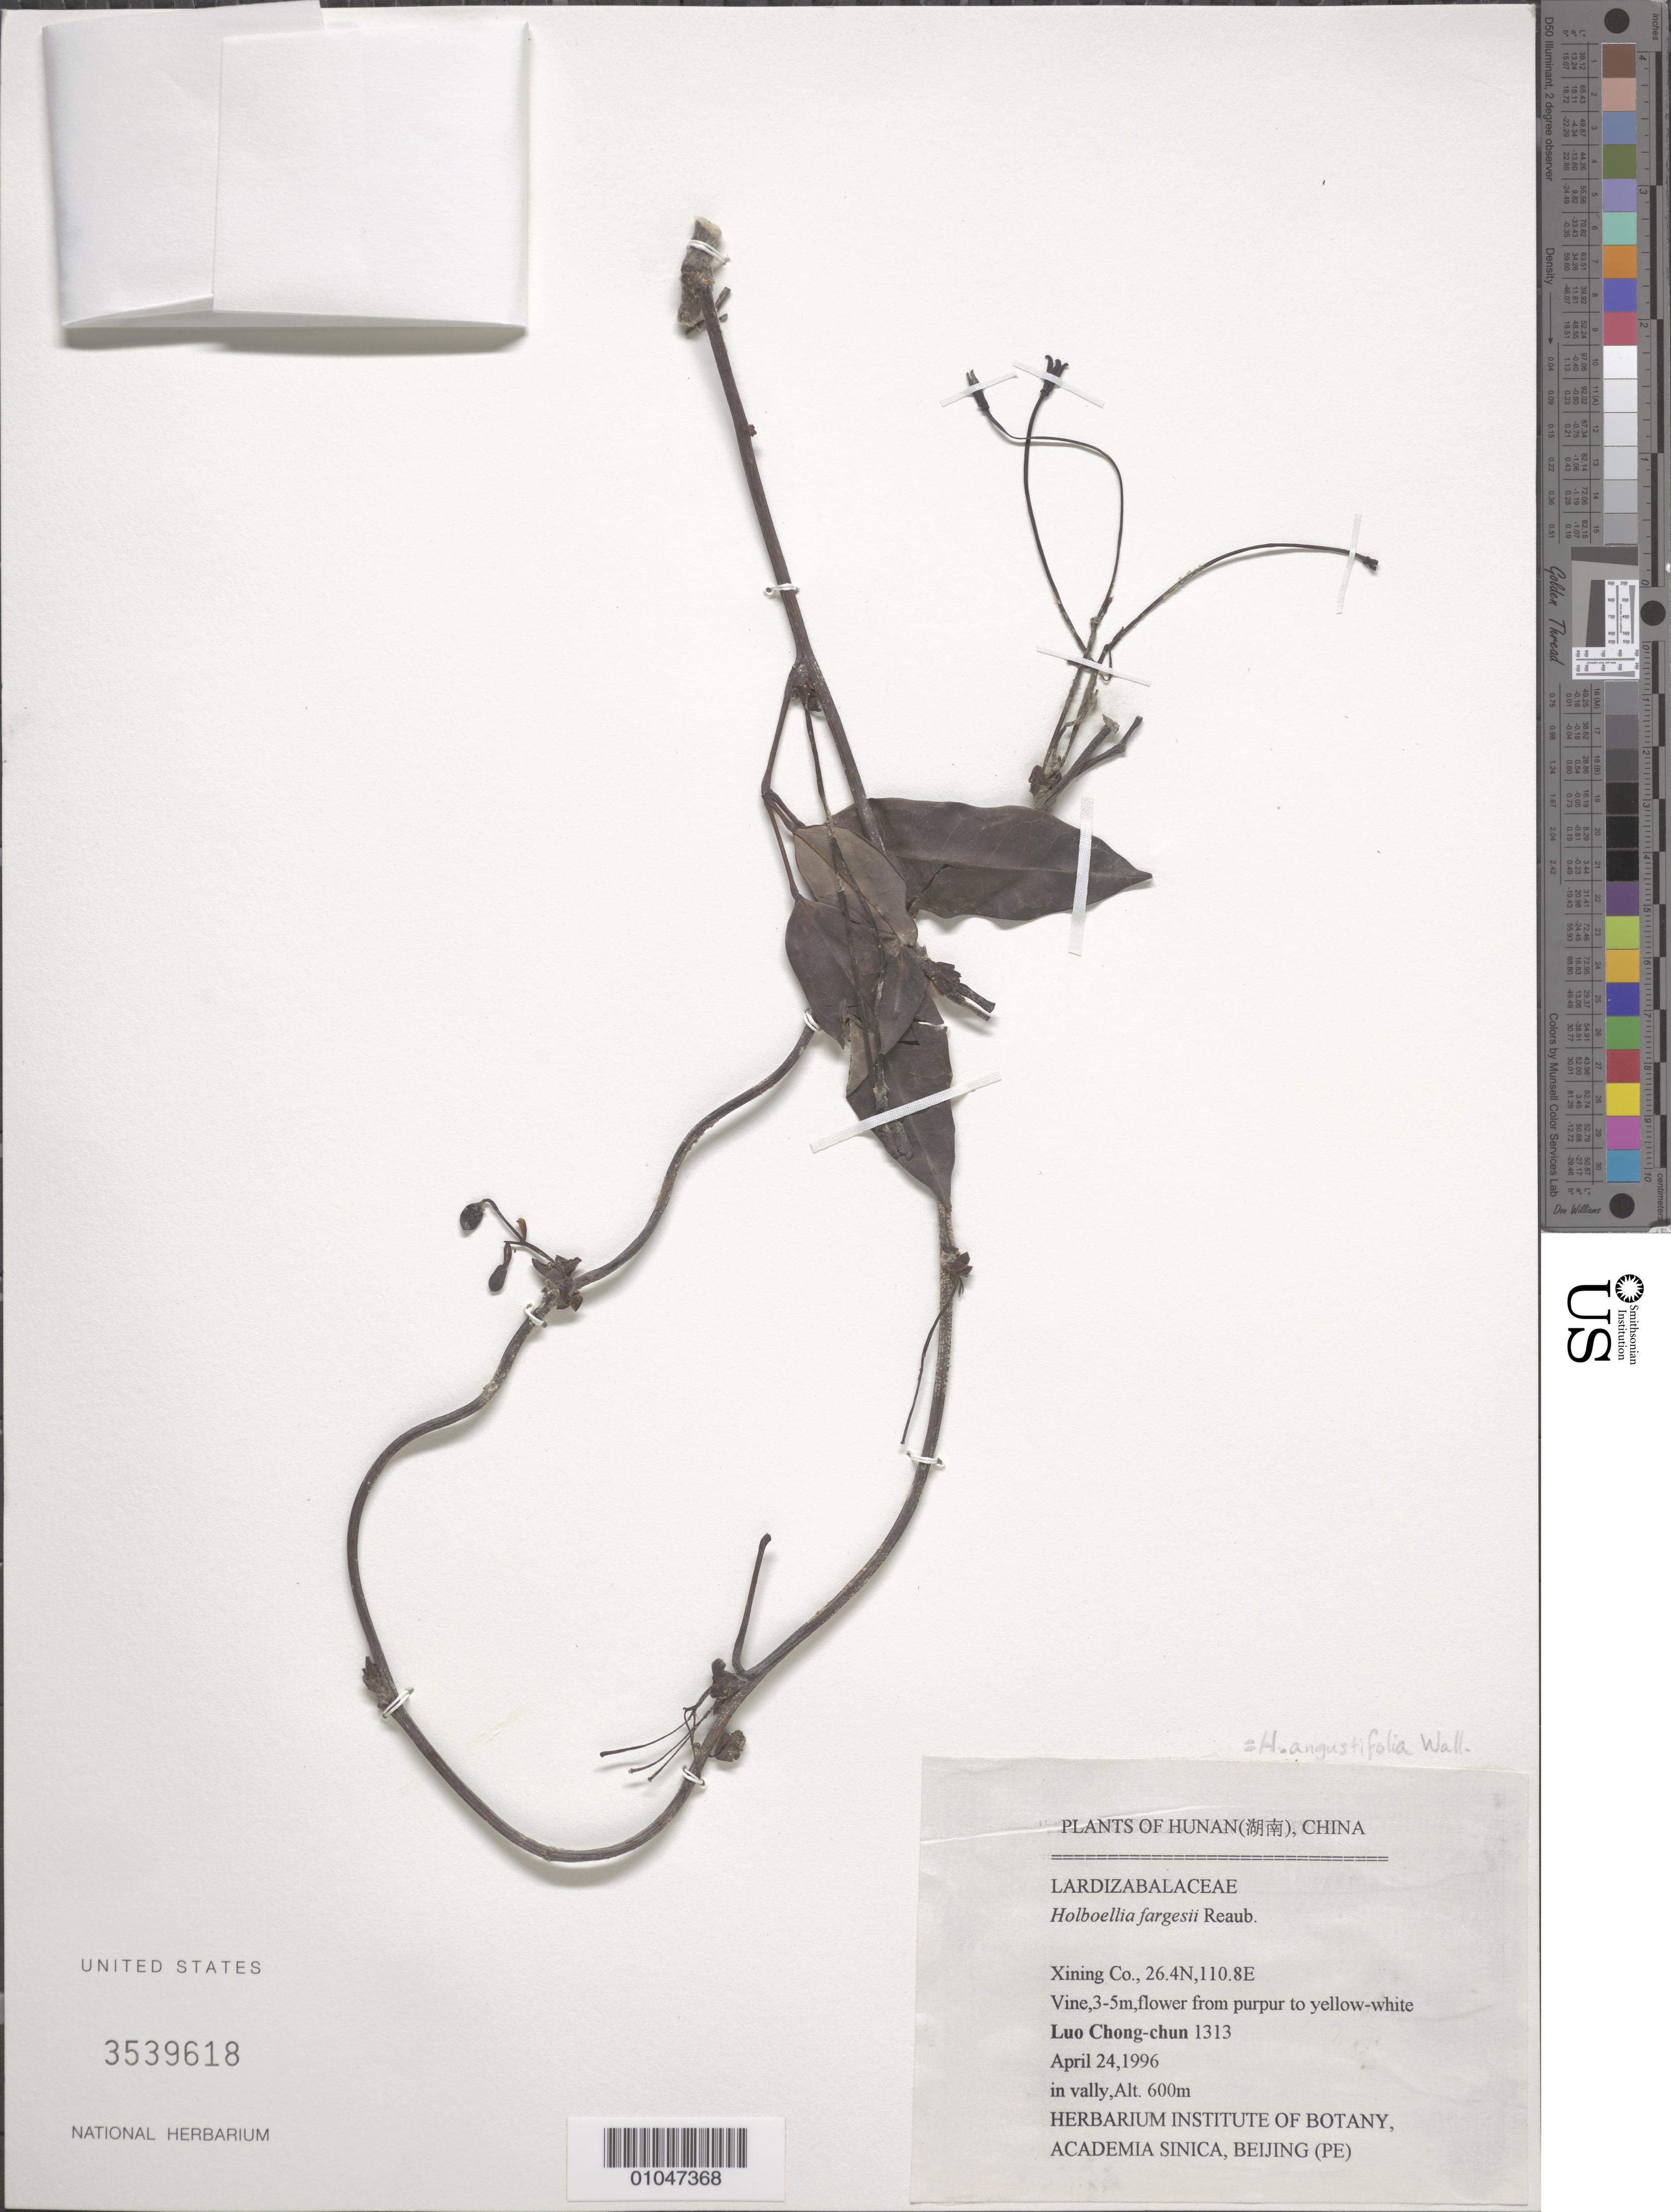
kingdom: Plantae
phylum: Tracheophyta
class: Magnoliopsida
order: Ranunculales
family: Lardizabalaceae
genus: Stauntonia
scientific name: Stauntonia angustifolia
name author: (Wall.) R. Br. & Wall.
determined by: Strong, Mark T., (BOT), Smithsonian Institution - National Museum of Natural History (UNITED STATES)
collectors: L. Chong-Chun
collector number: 1313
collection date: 1996-04-24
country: China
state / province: Hunan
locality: Zining Co.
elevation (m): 600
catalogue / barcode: US 3539618